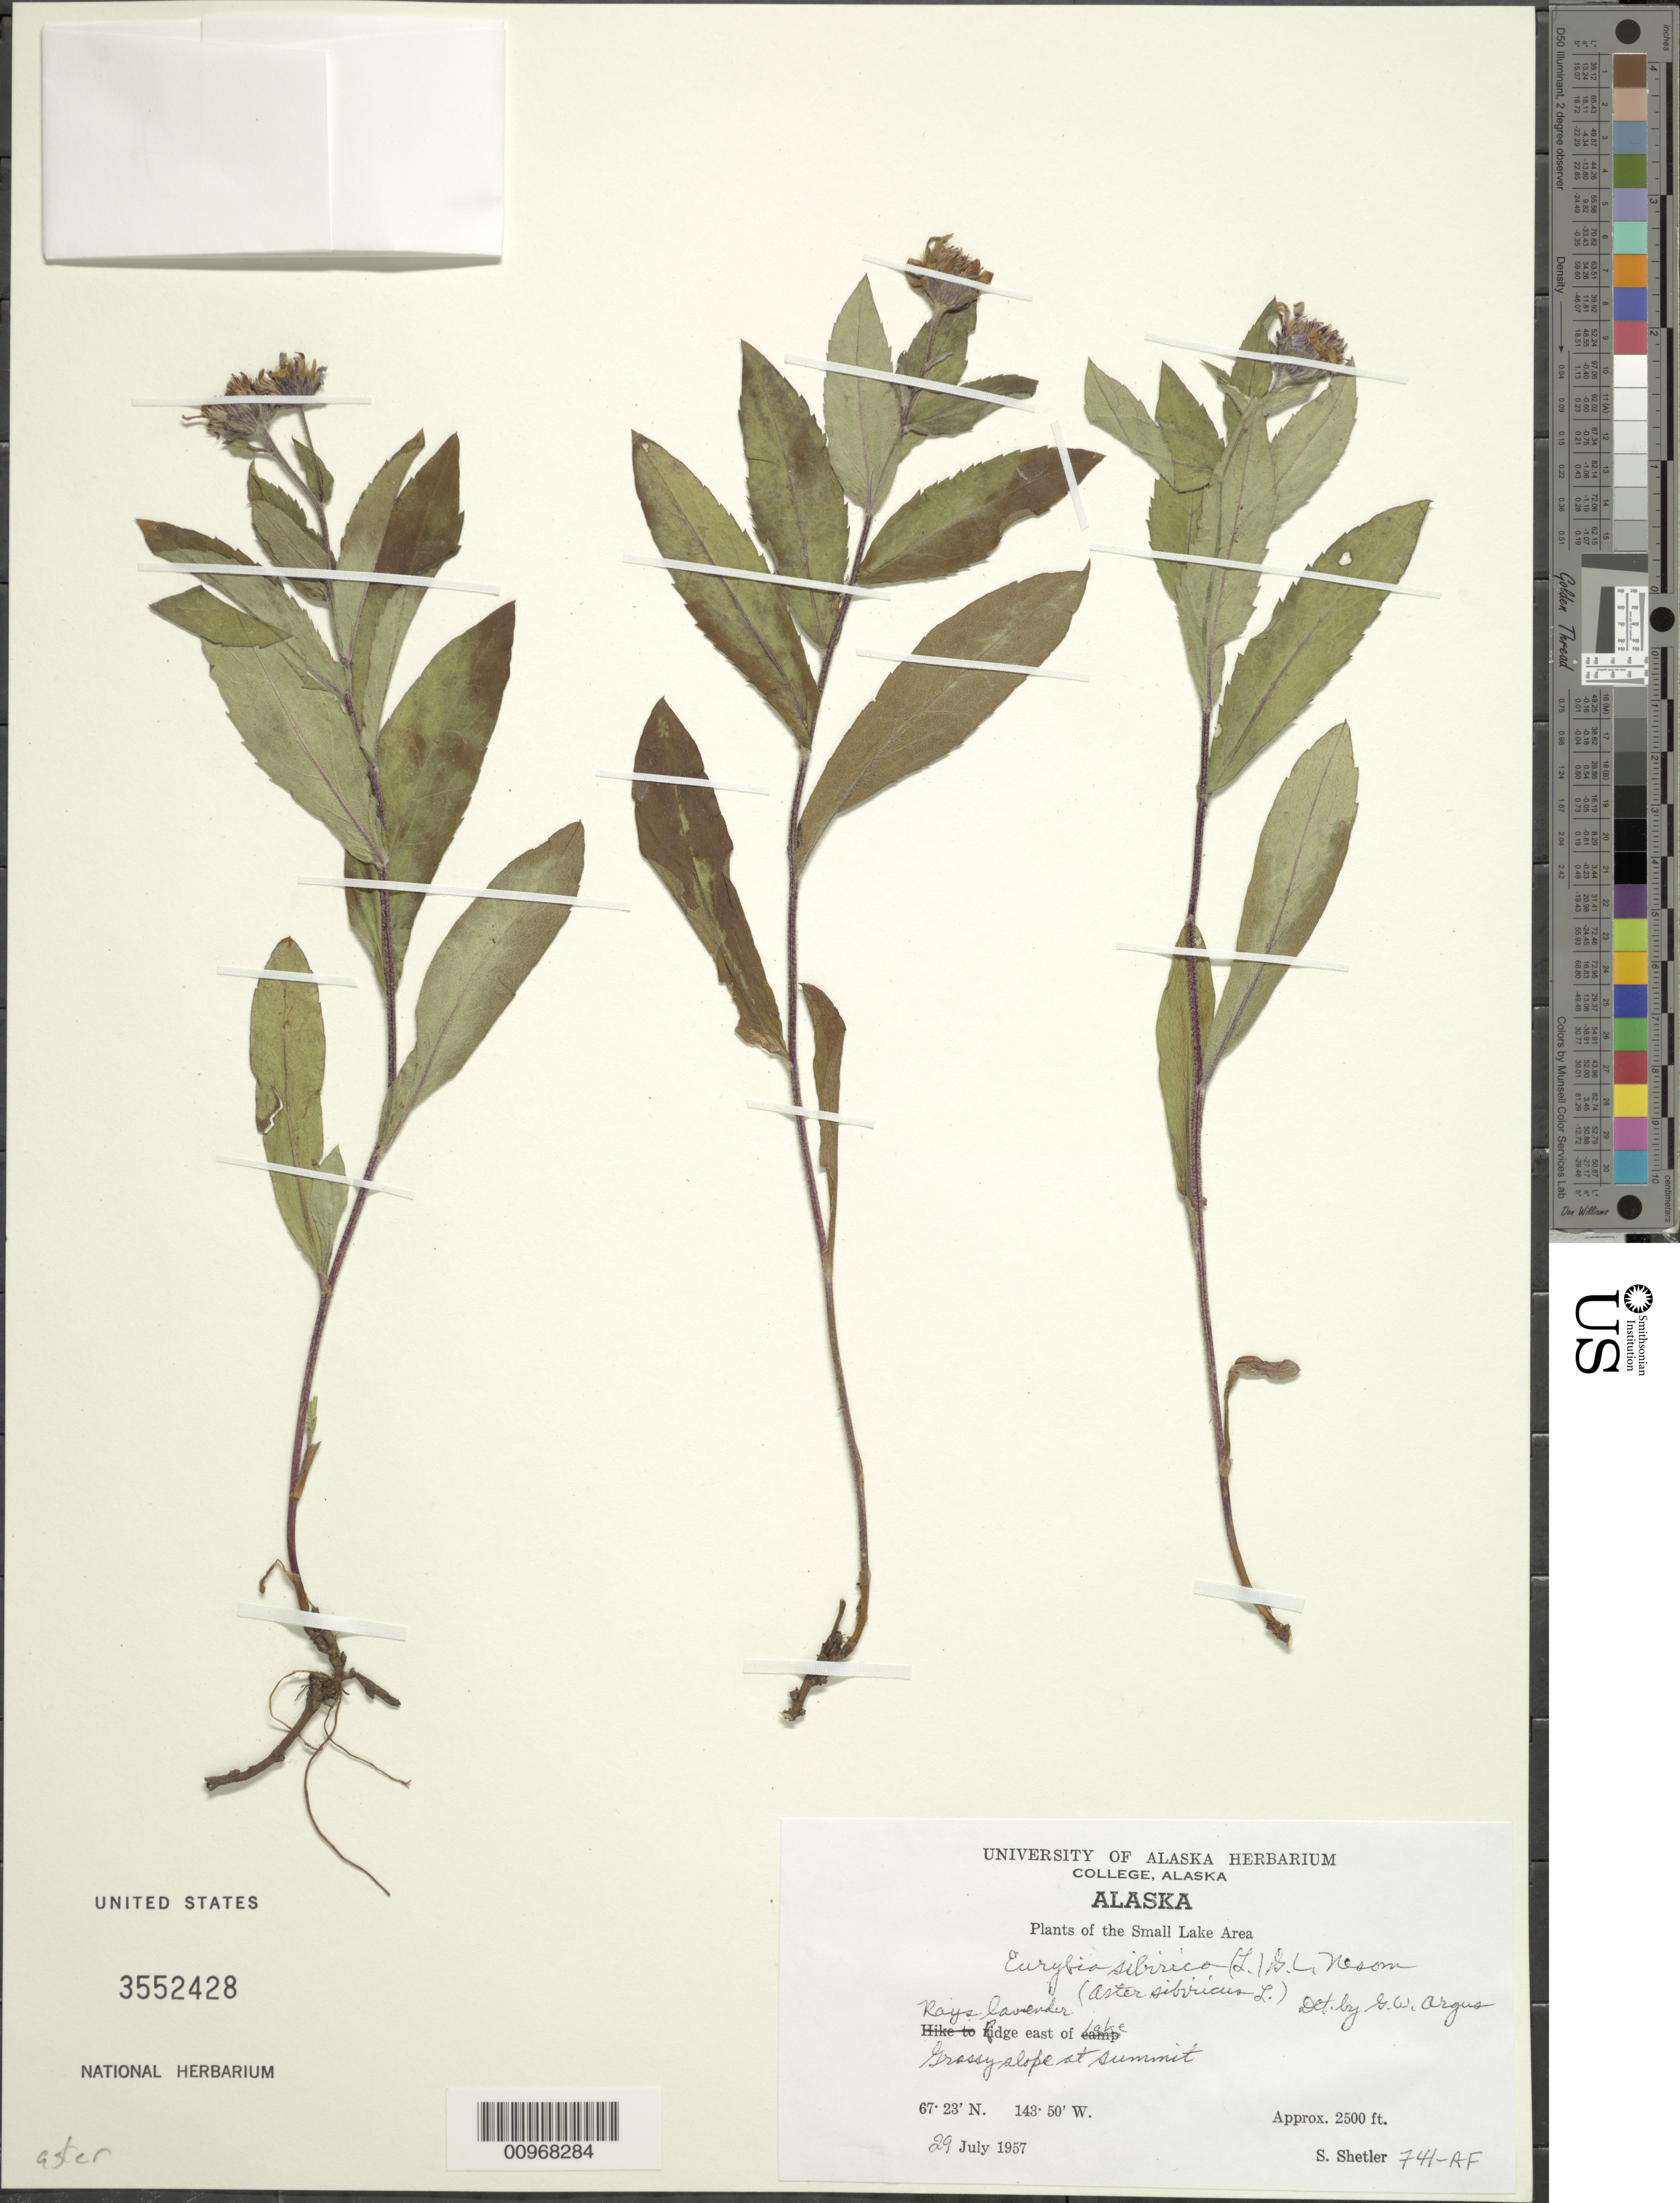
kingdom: Plantae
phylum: Tracheophyta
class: Magnoliopsida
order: Asterales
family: Asteraceae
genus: Eurybia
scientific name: Eurybia sibirica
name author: (L.) G.L. Nesom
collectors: S. Shetler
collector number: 741-AF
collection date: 1957-07-29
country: United States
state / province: Alaska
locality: Small lake area. Grassy slope at summit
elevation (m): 762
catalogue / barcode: US 3552428